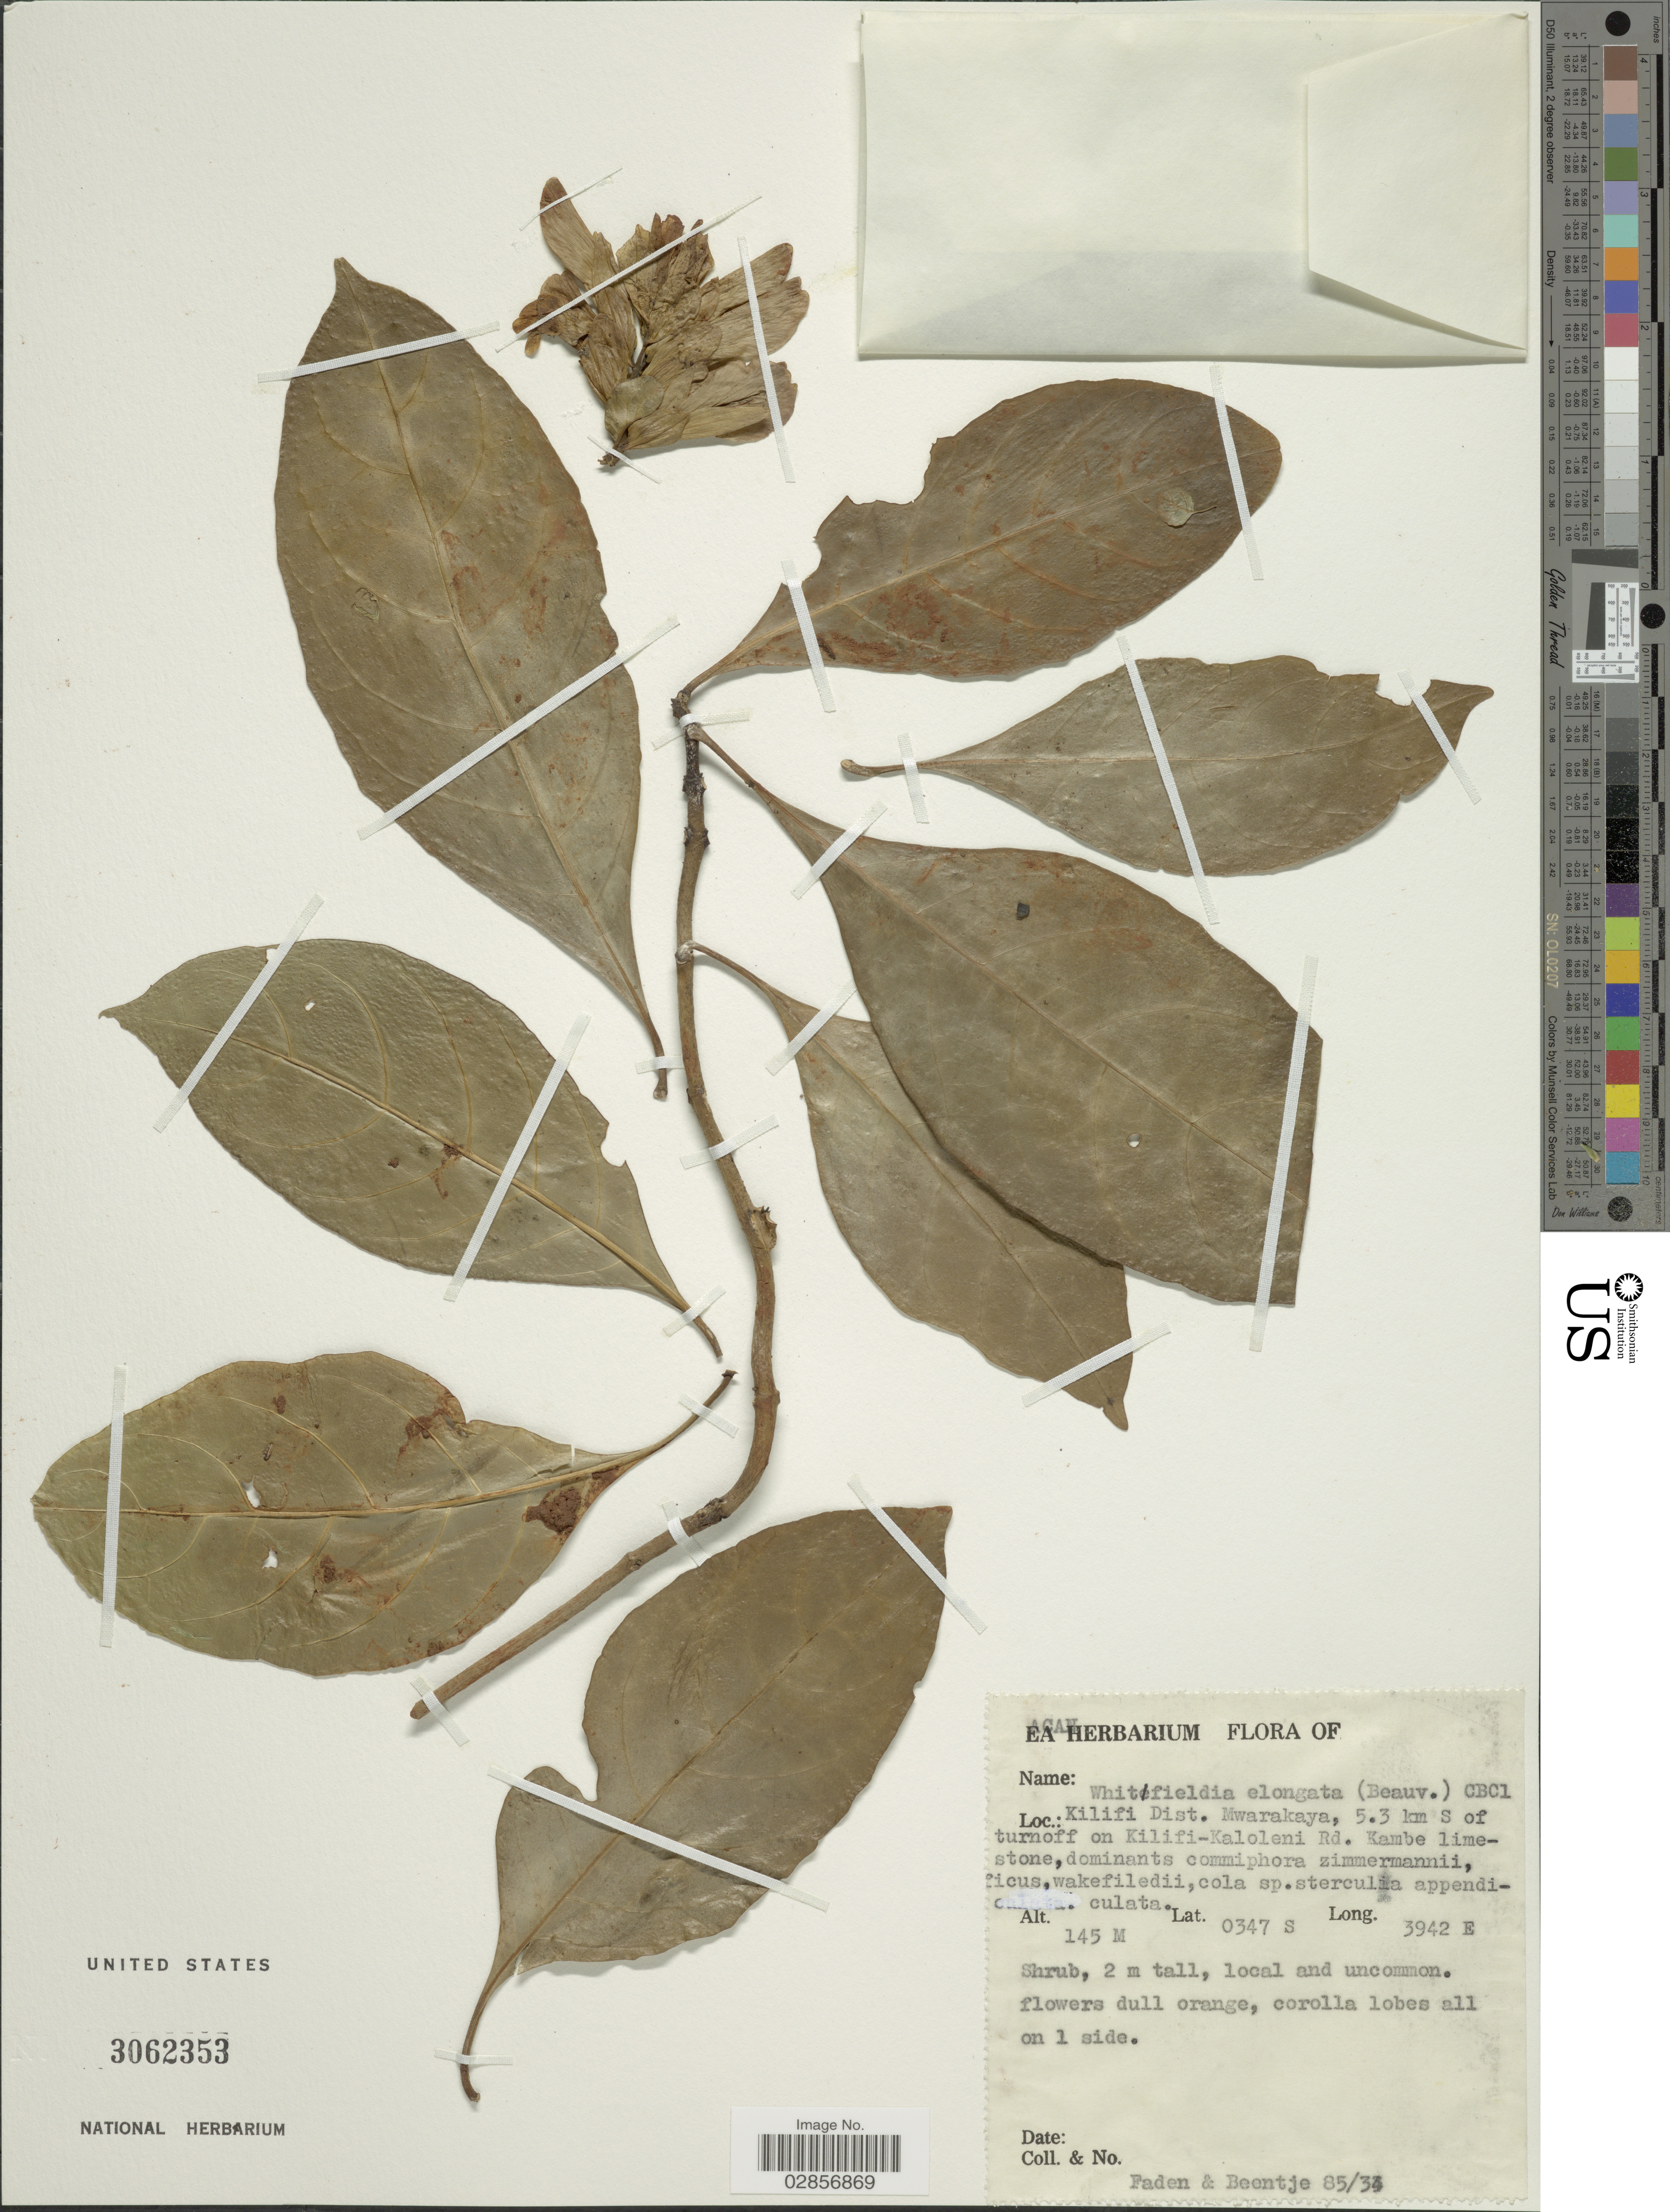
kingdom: Plantae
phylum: Tracheophyta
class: Magnoliopsida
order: Lamiales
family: Acanthaceae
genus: Whitfieldia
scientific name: Whitfieldia elongata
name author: (P. Beauv.) De Wild. & Durand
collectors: -- Faden & -- Beentje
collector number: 85/34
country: Kenya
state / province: Kilifi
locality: Kilifi Dist. Mwarakaya, 5.3 km S of turnoff on Kilifi-Kaloleni Rd. Kambe limestone.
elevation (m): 145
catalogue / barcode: US 3062353